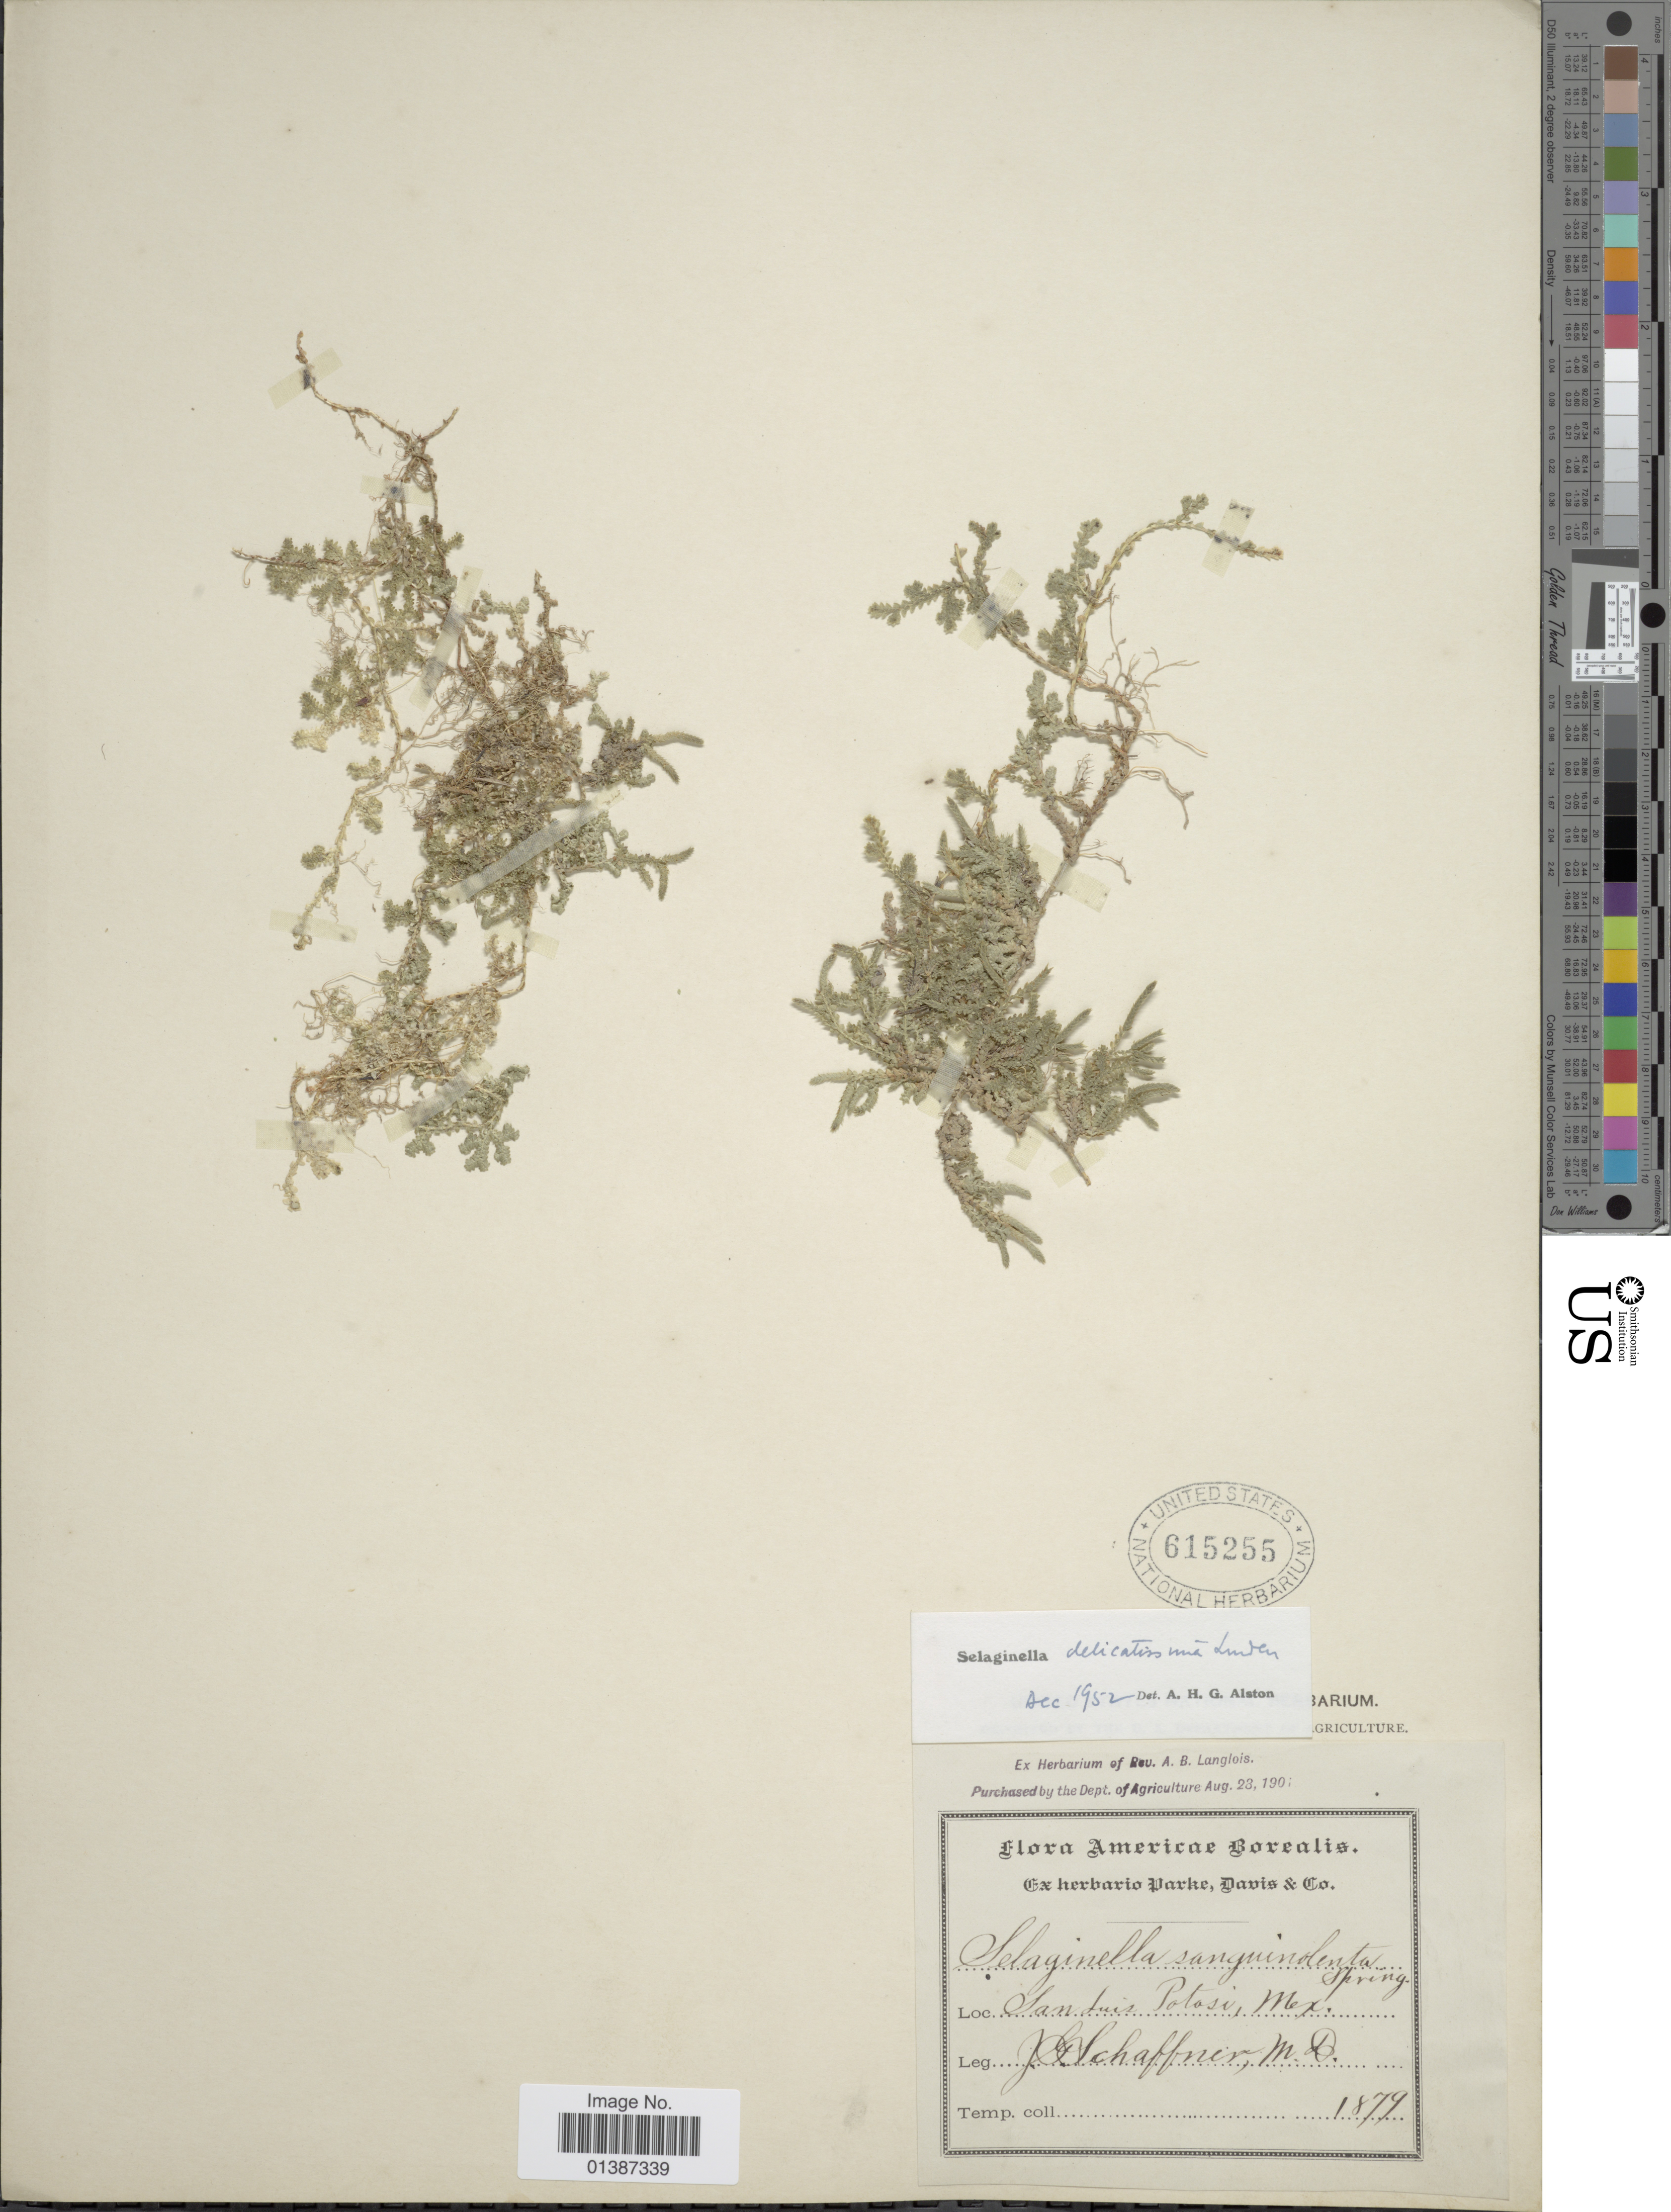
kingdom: Plantae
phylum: Tracheophyta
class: Lycopodiopsida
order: Selaginellales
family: Selaginellaceae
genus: Selaginella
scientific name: Selaginella delicatissima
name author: Linden ex A. Braun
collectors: J. G. Schaffner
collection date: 1879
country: Mexico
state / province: San Luis Potosí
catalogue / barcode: US 615255